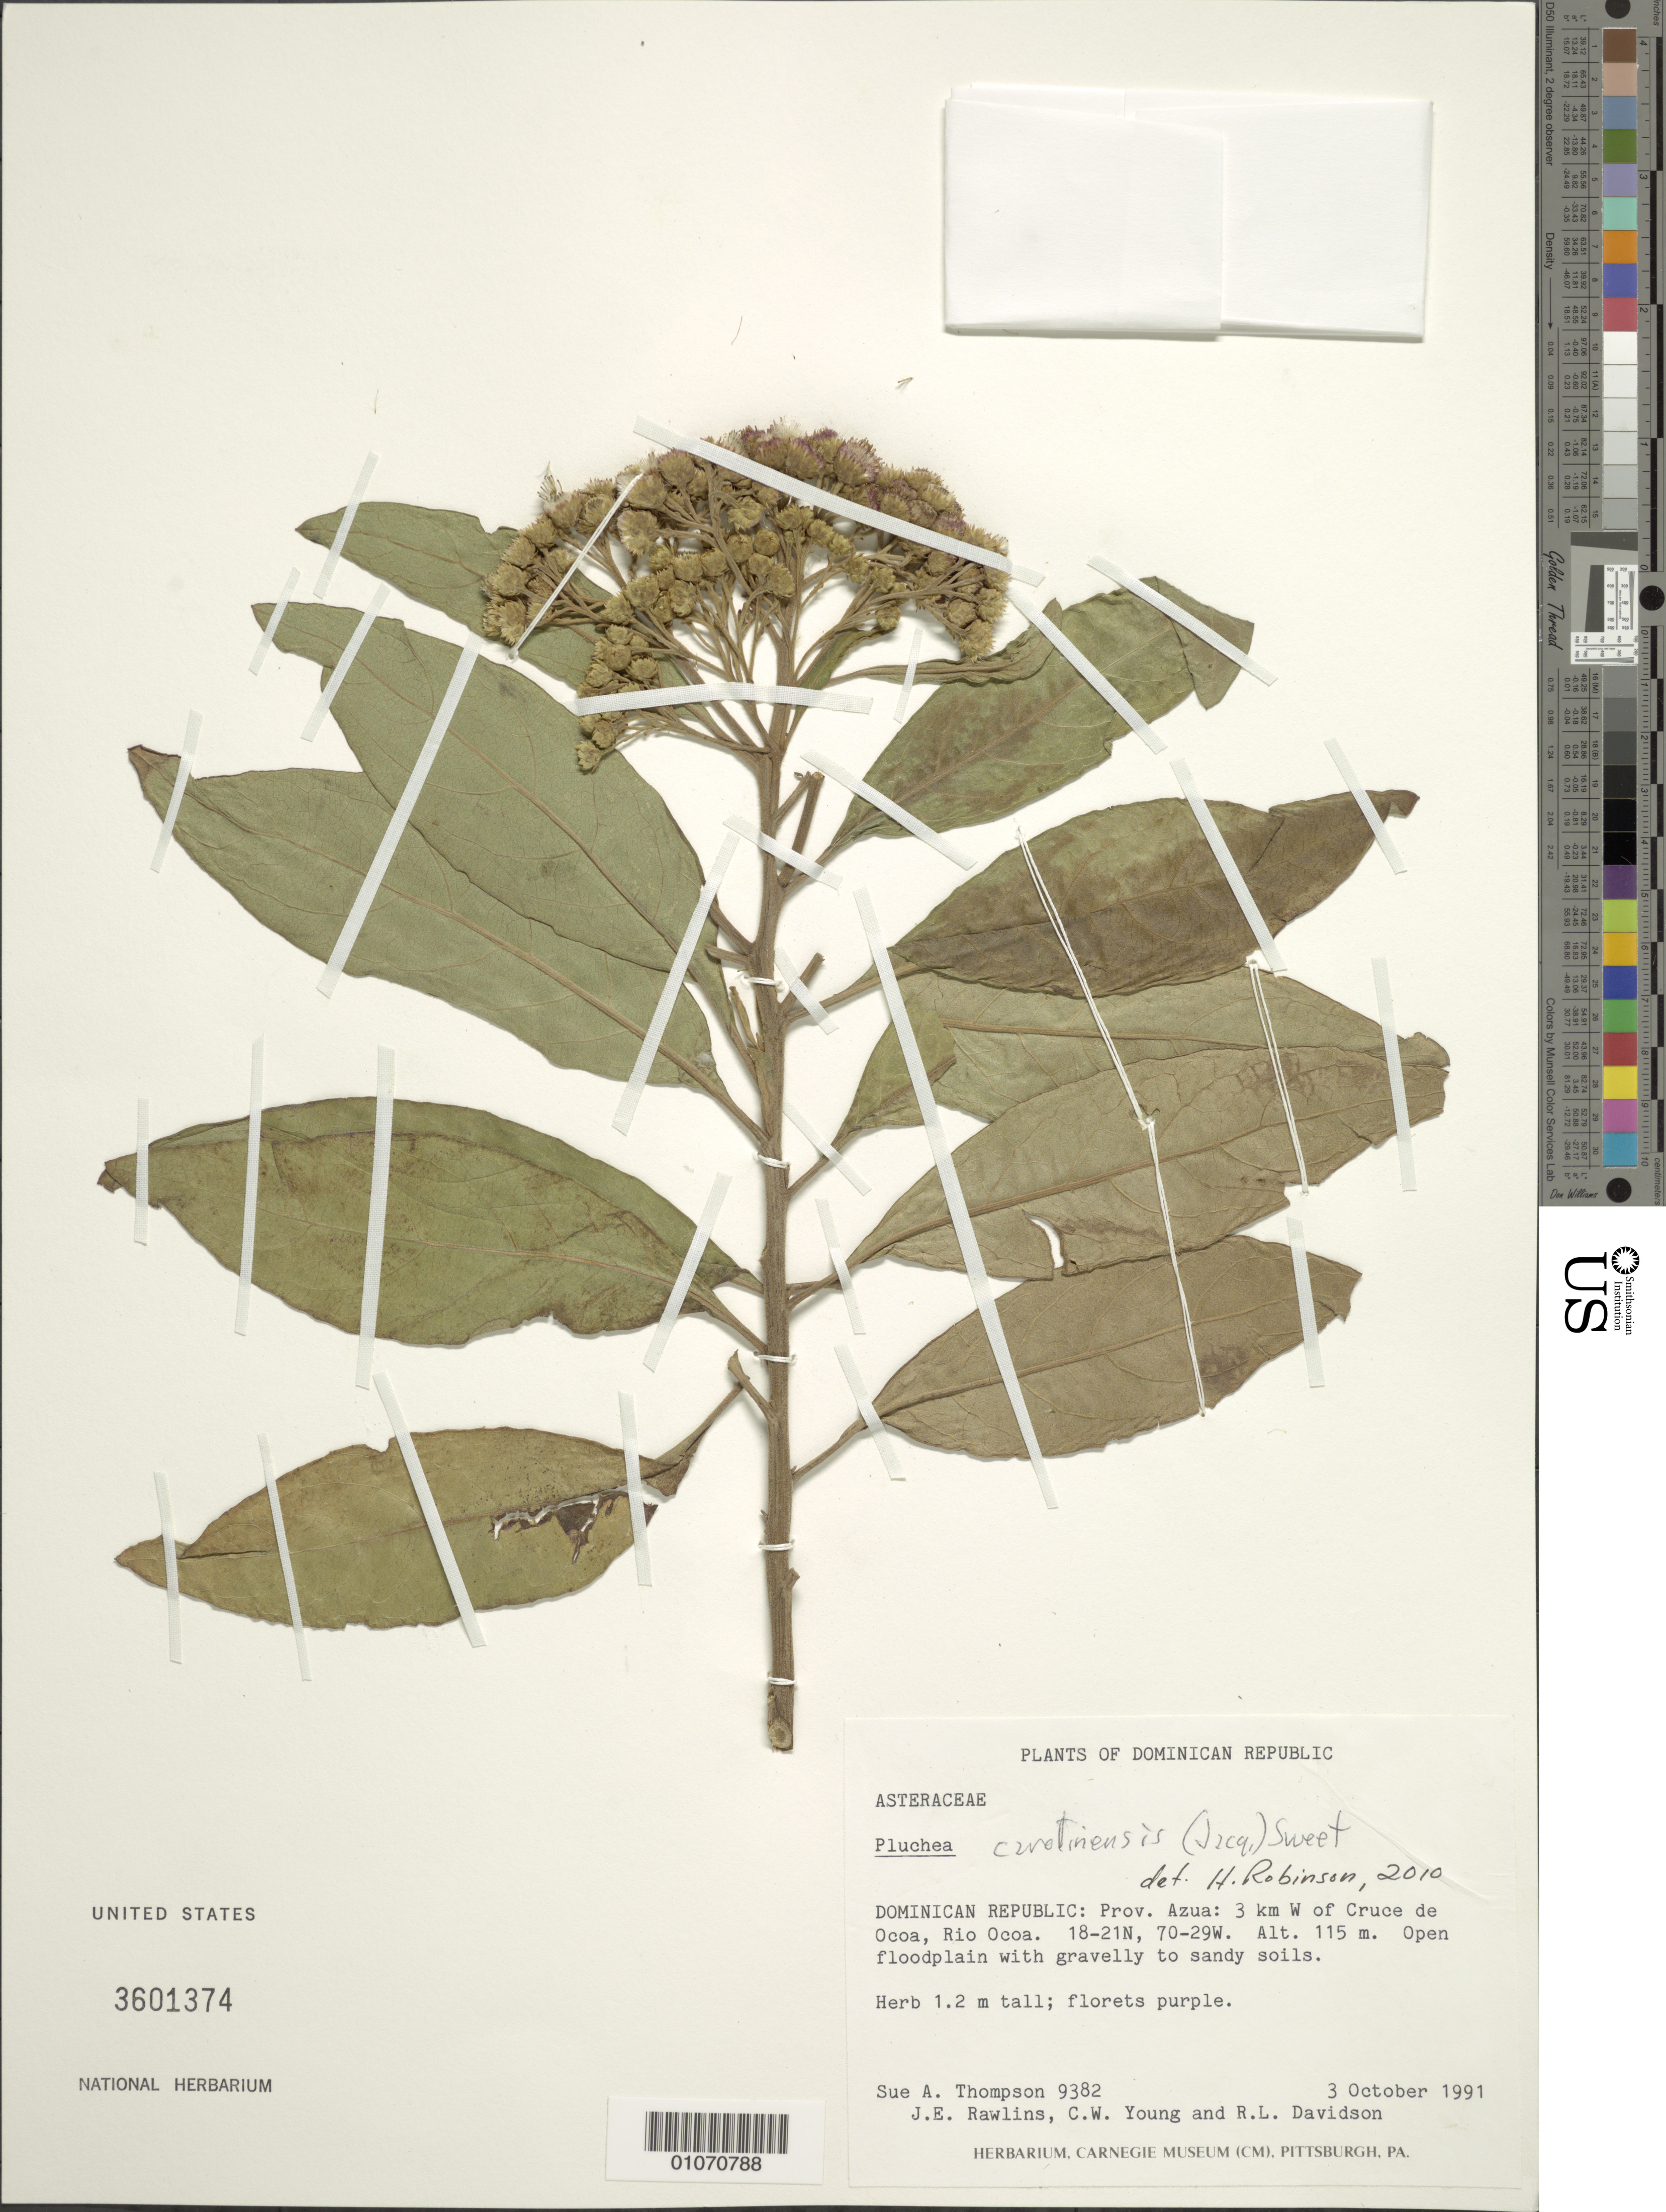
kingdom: Plantae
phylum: Tracheophyta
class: Magnoliopsida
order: Asterales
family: Asteraceae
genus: Pluchea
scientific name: Pluchea carolinensis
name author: (Jacq.) D. Don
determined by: Robinson, Harold E., (US)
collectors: S. A. Thompson, J. Rawlins, C. Young & R. Davidson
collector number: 9382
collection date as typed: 03 Oct 1991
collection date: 1991-10-03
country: Dominican Republic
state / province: Azua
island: Hispaniola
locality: Cruce de Ocoa, Rio Ocoa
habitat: Open floodplain with gravelly to sandy soils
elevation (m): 115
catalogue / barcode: US 3601374